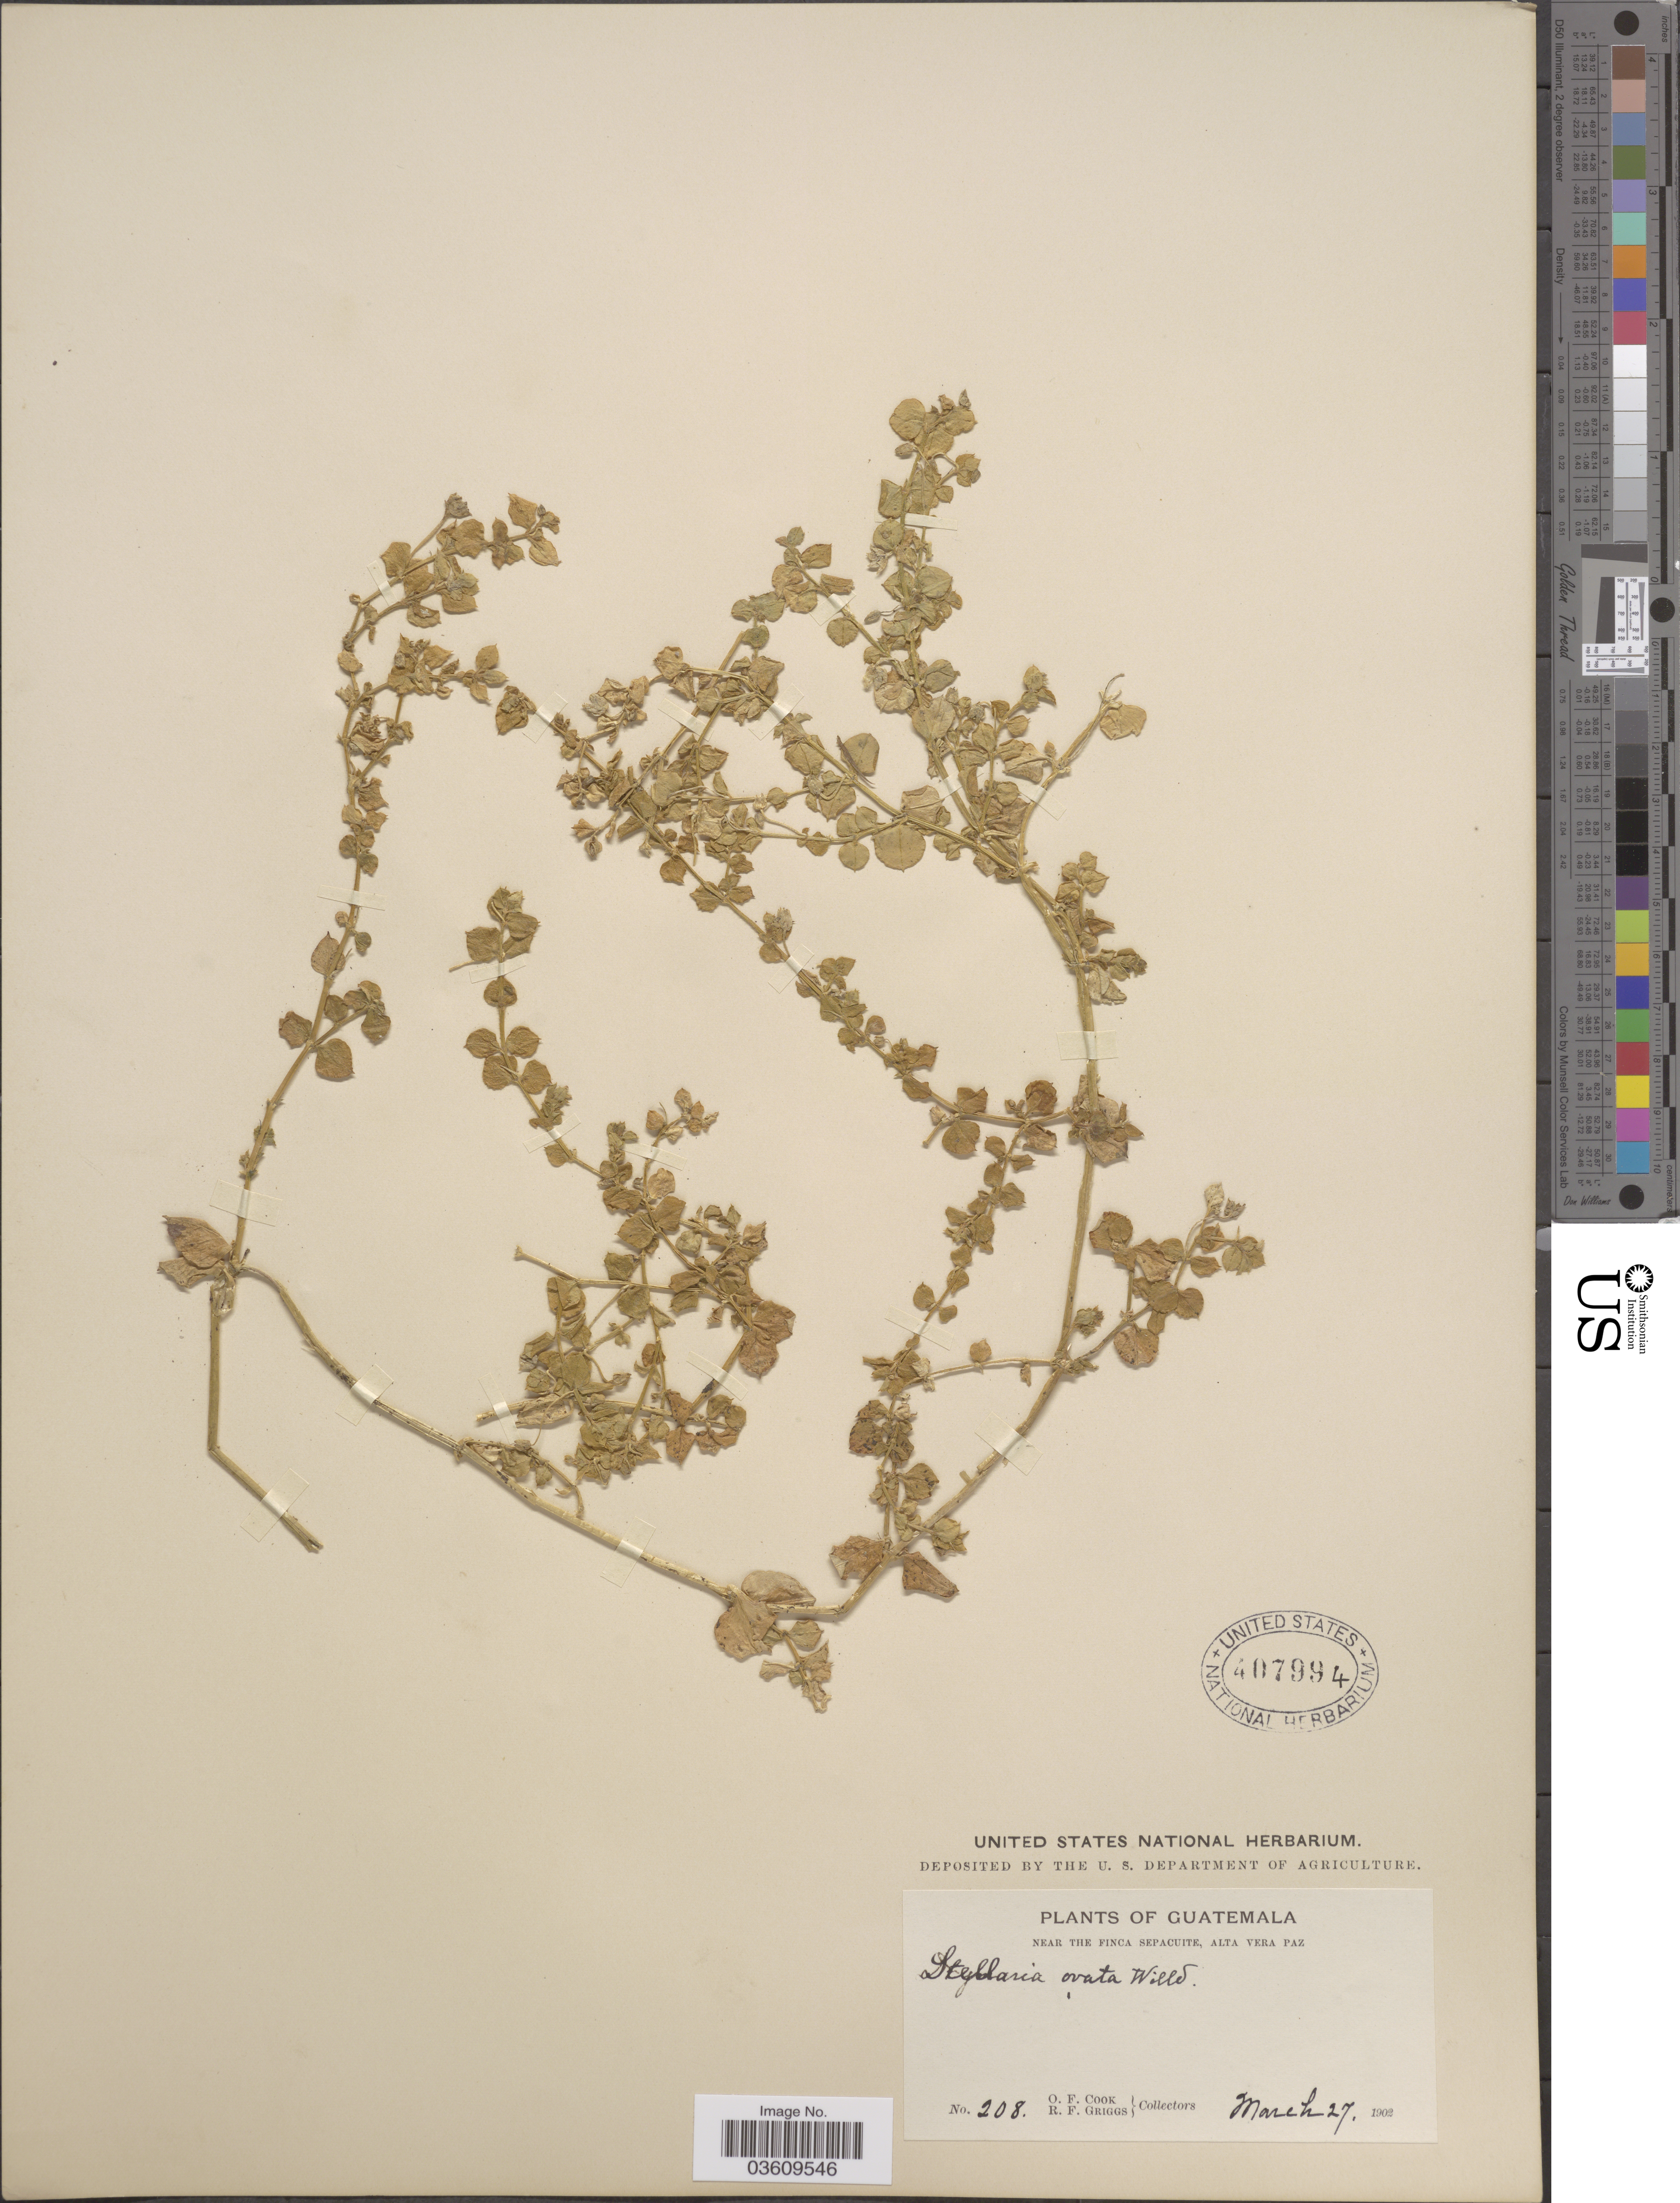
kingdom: Plantae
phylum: Tracheophyta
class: Magnoliopsida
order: Caryophyllales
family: Caryophyllaceae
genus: Stellaria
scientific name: Stellaria ovata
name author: Willd.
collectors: O. F. Cook & R. F. Griggs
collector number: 208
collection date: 1902-03-27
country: Guatemala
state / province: Alta Verapaz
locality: Near the Finca Sepacuite, Alta Vera Paz.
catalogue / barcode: US 407994